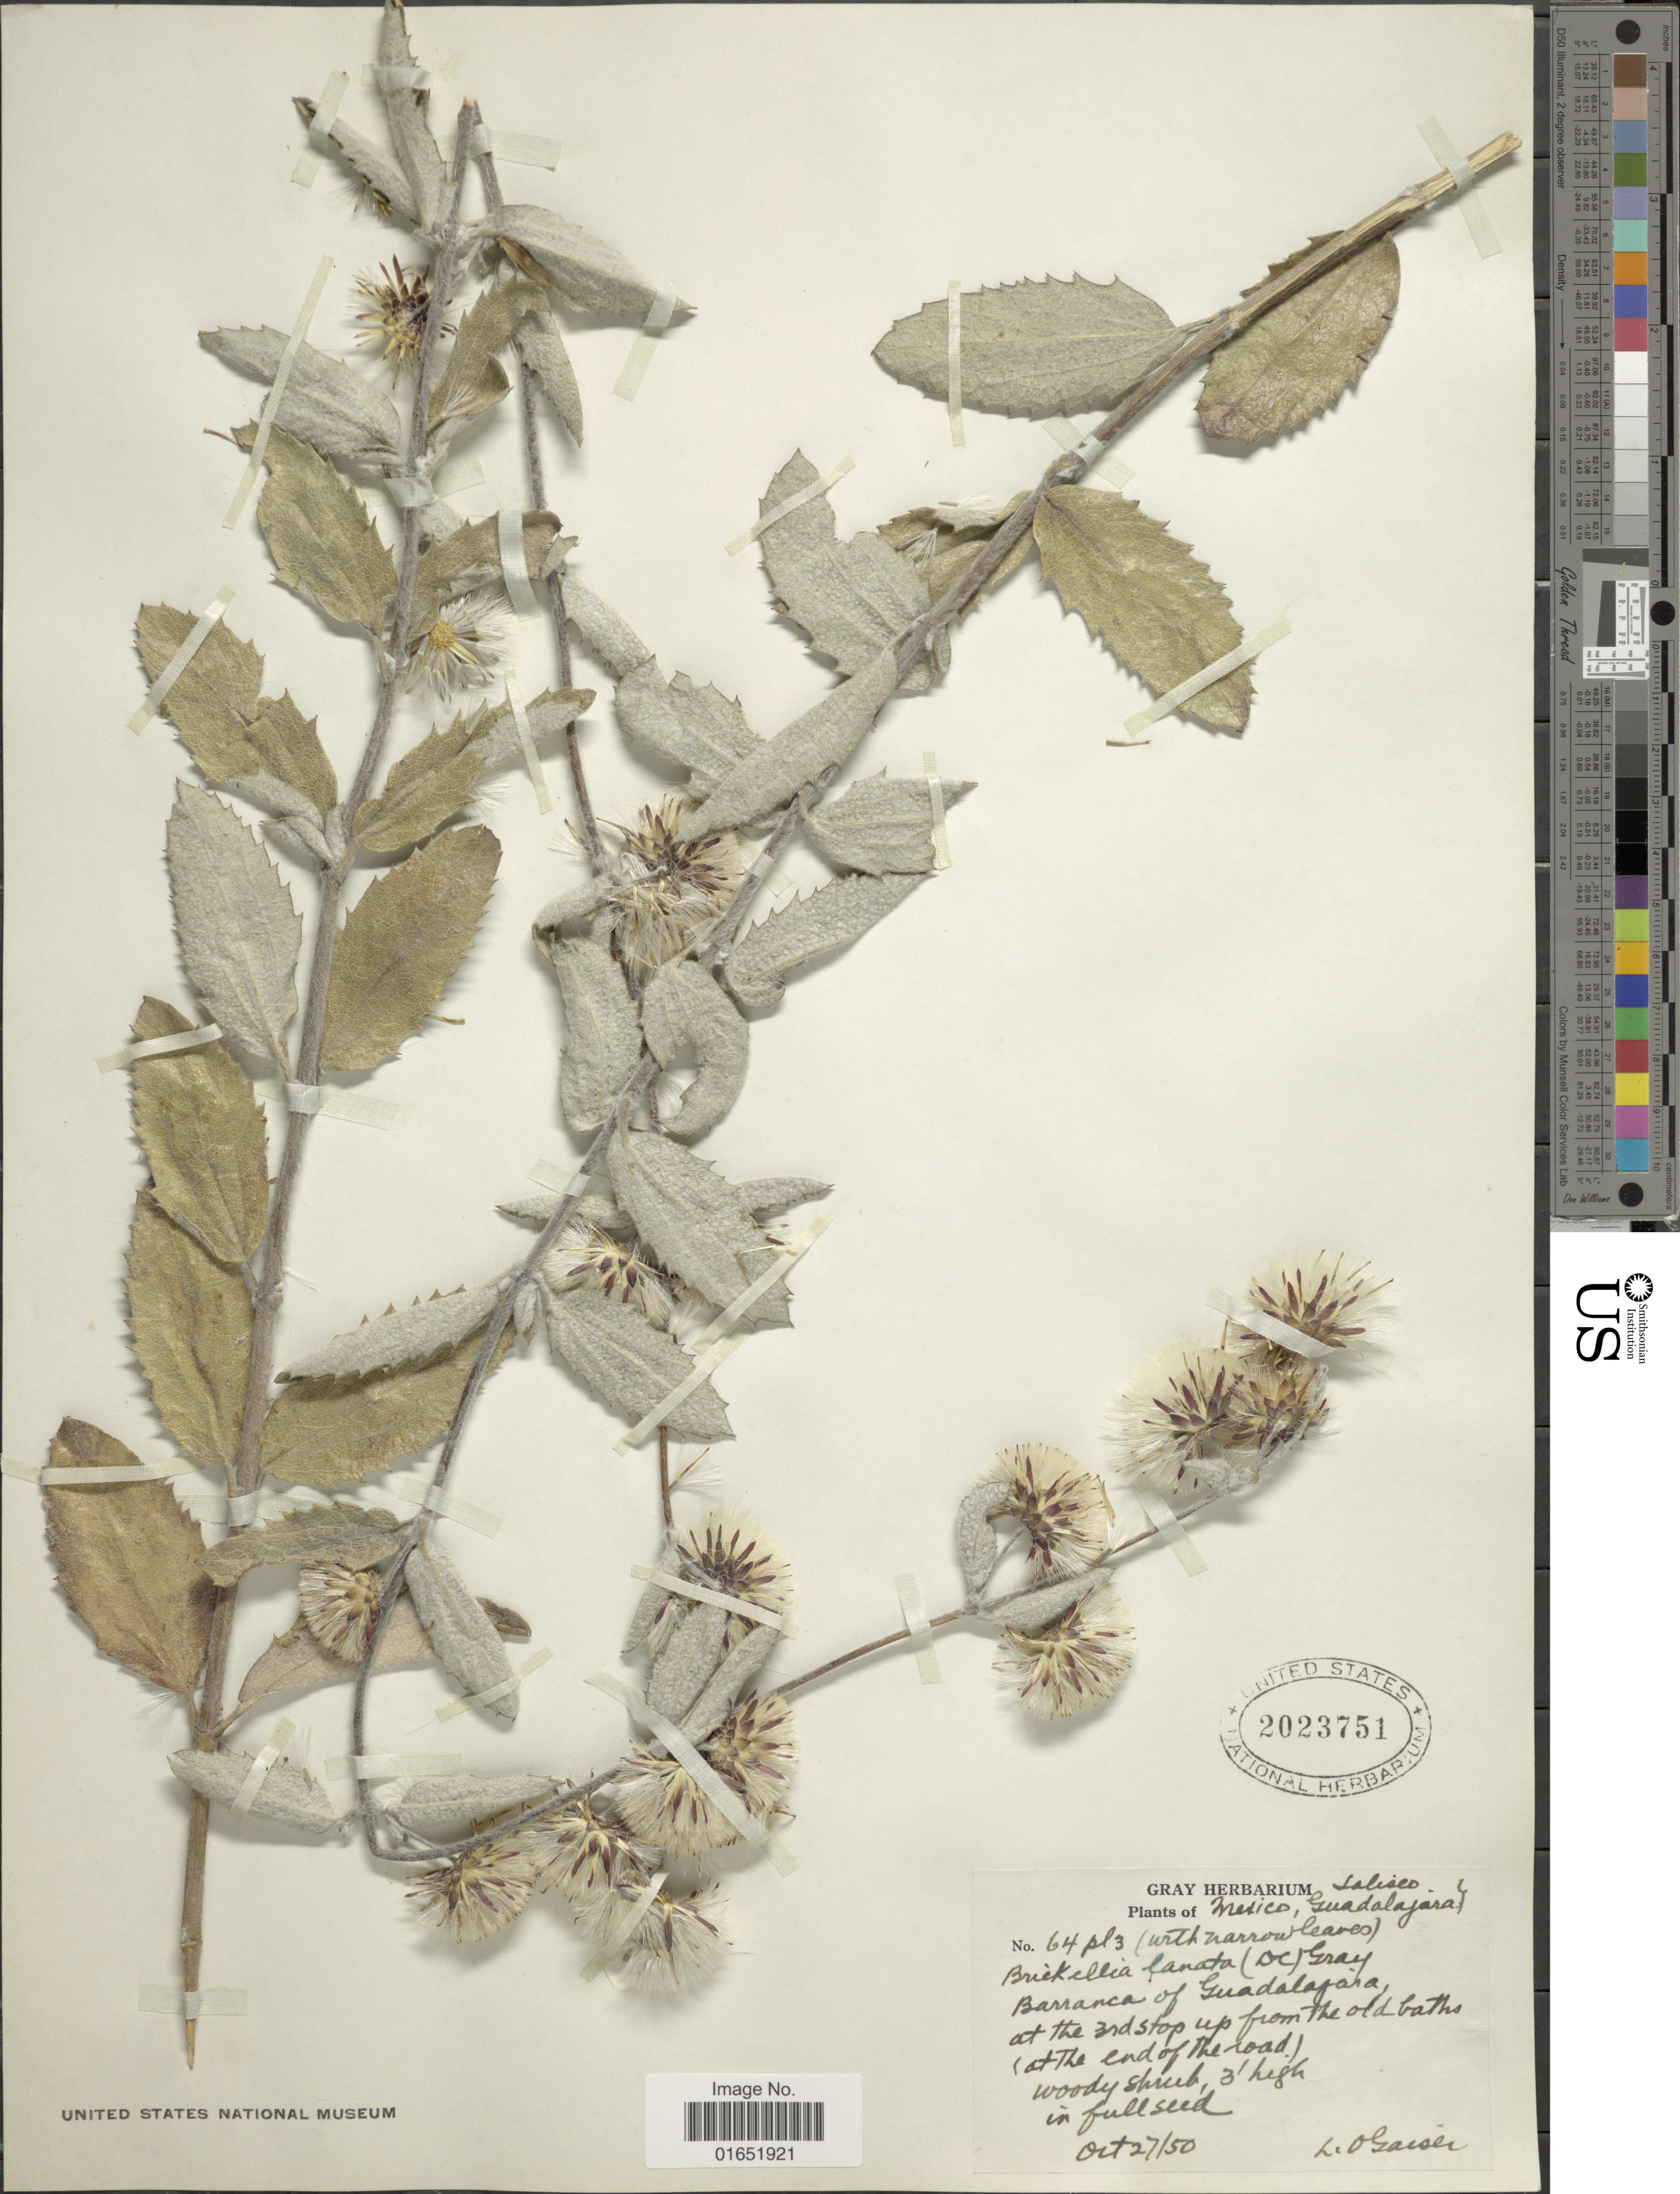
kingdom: Plantae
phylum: Tracheophyta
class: Magnoliopsida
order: Asterales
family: Asteraceae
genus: Brickellia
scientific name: Brickellia lanata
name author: (DC.) A. Gray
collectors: L. Gaiser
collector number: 64pl3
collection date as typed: Transcribed d/m/y: 27/10/50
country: Mexico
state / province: Jalisco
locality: Guadalajara, barranca of Guadalajara, at the 3rd stop up from the old baths (at the end of the road)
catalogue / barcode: US 2023751